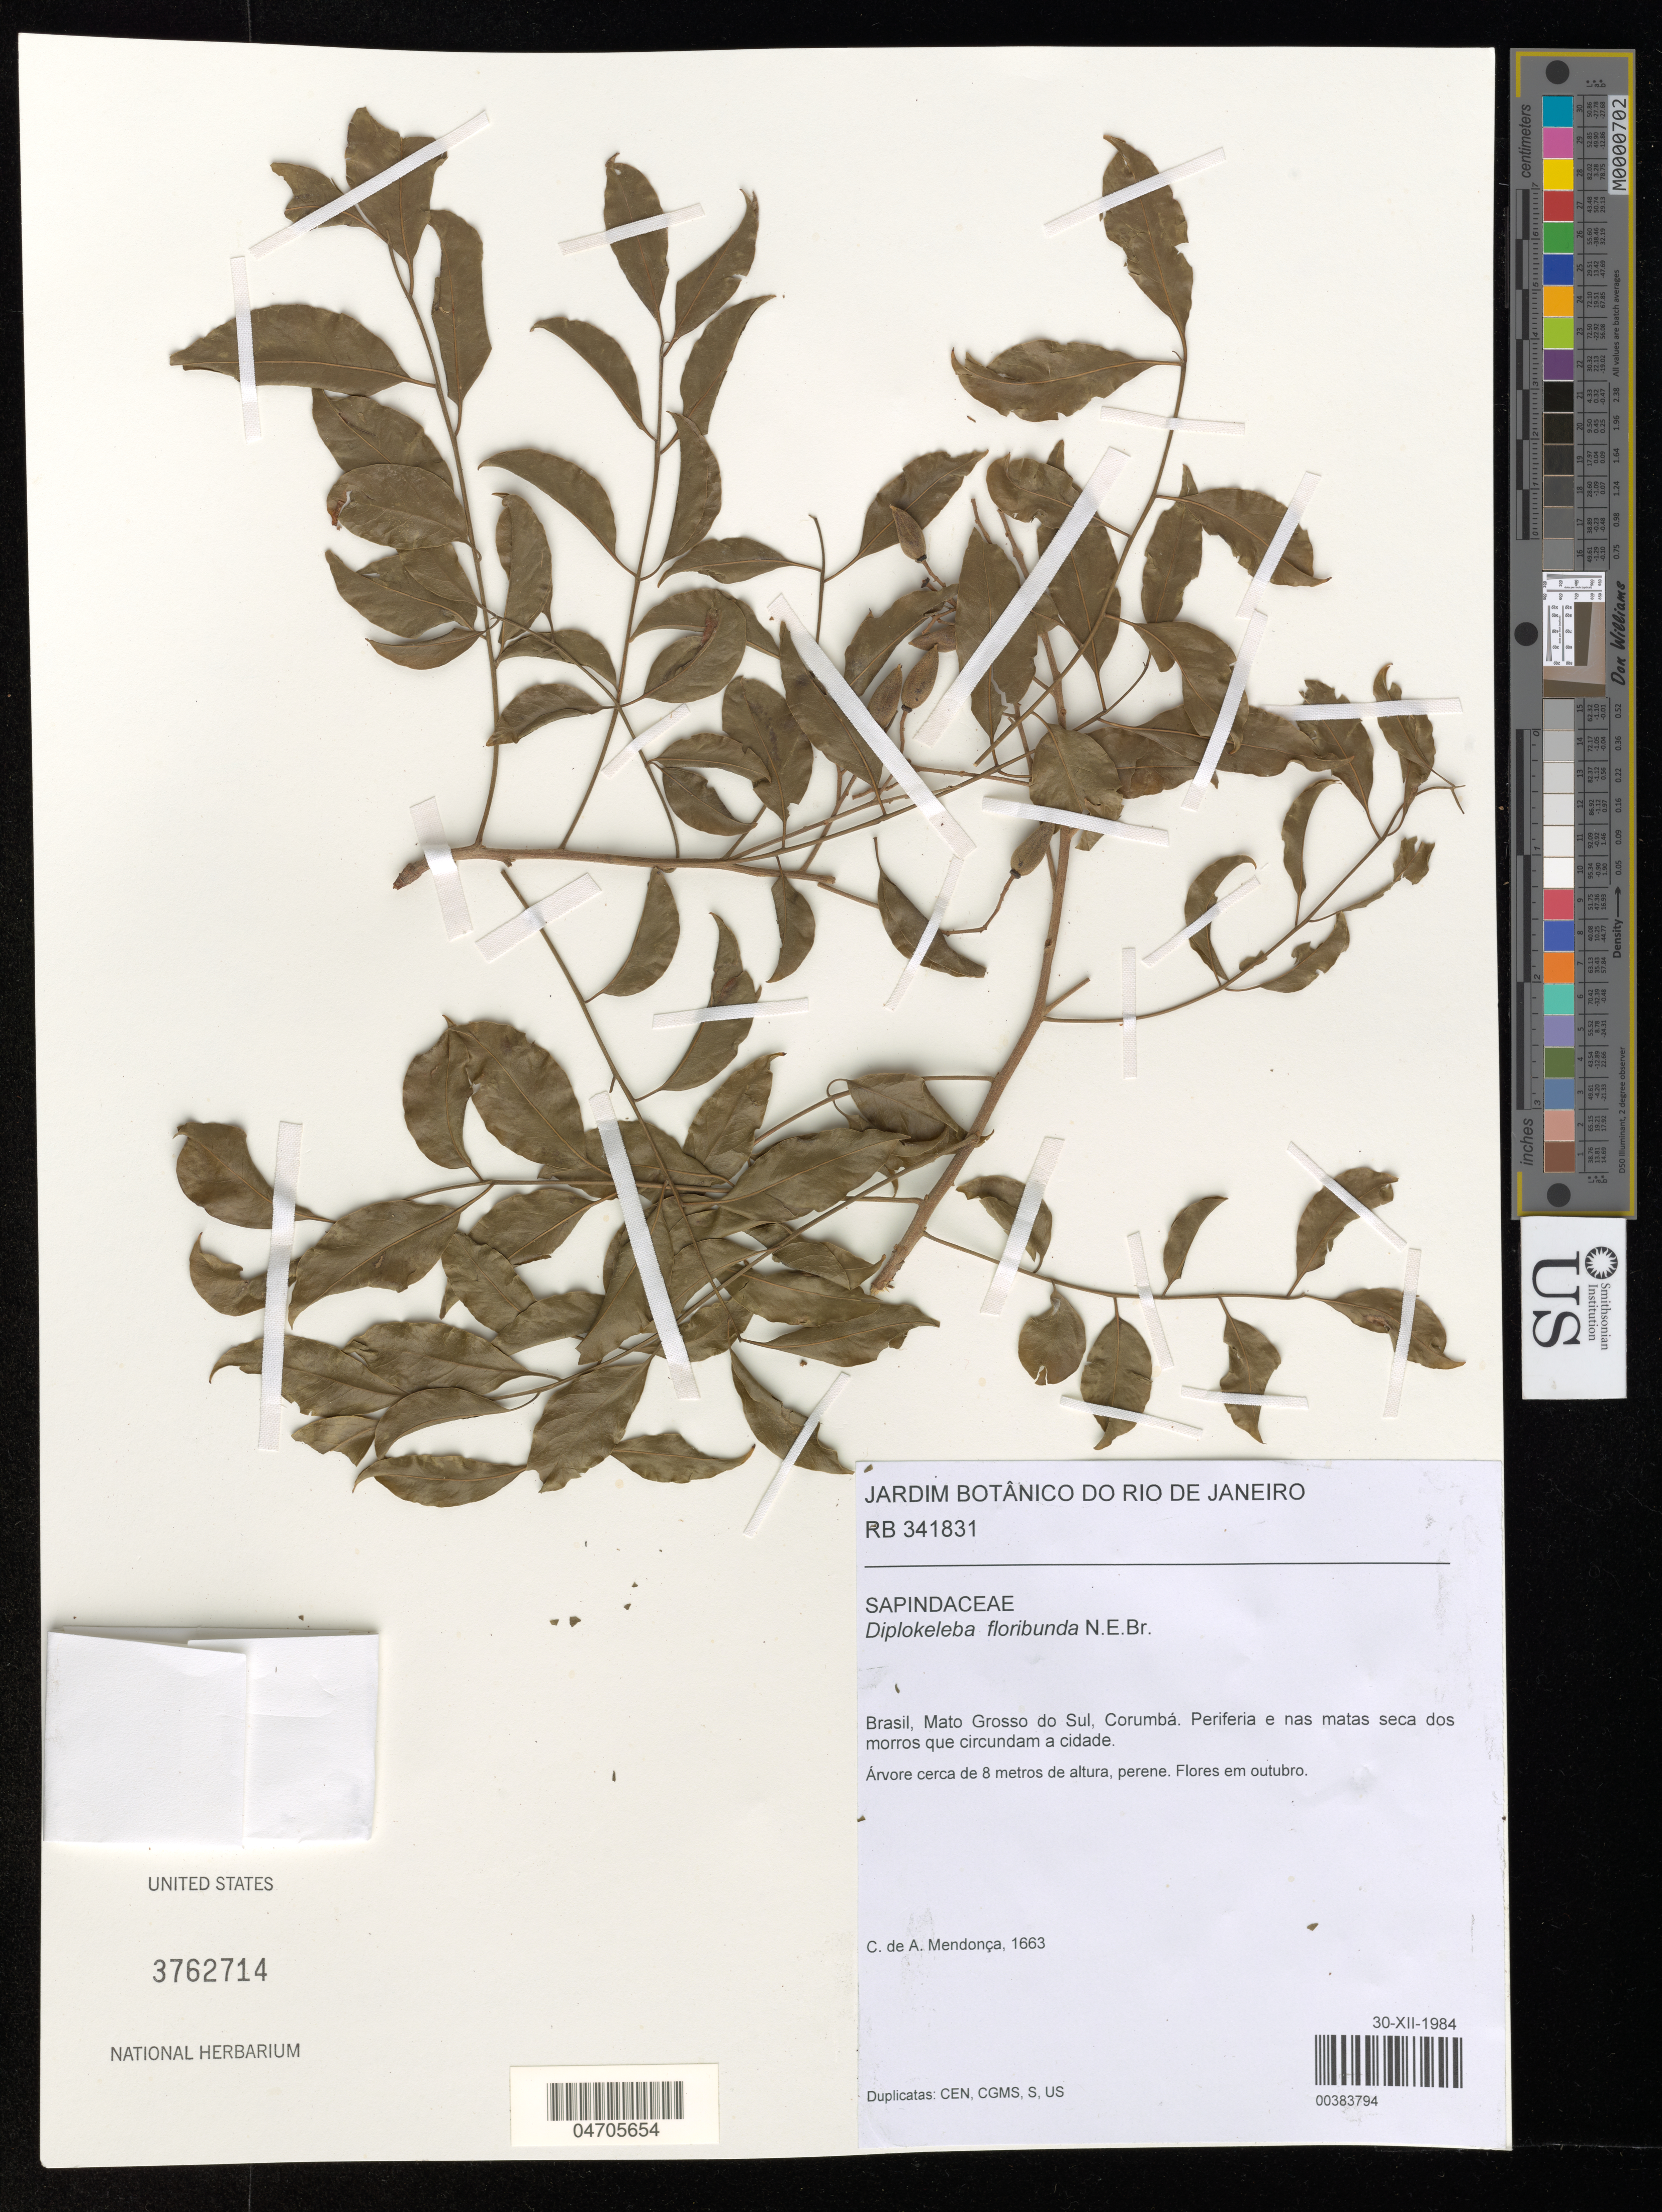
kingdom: Plantae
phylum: Tracheophyta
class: Magnoliopsida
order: Sapindales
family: Sapindaceae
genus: Diplokeleba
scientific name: Diplokeleba floribunda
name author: N.E. Br.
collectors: C. Mendonça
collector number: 1663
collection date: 1984-12-30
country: Brazil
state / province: Mato Grosso do Sul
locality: Corumbá. Perifeira e nas matas seca dos morros que circundam a cidade.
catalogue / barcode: US 3762714